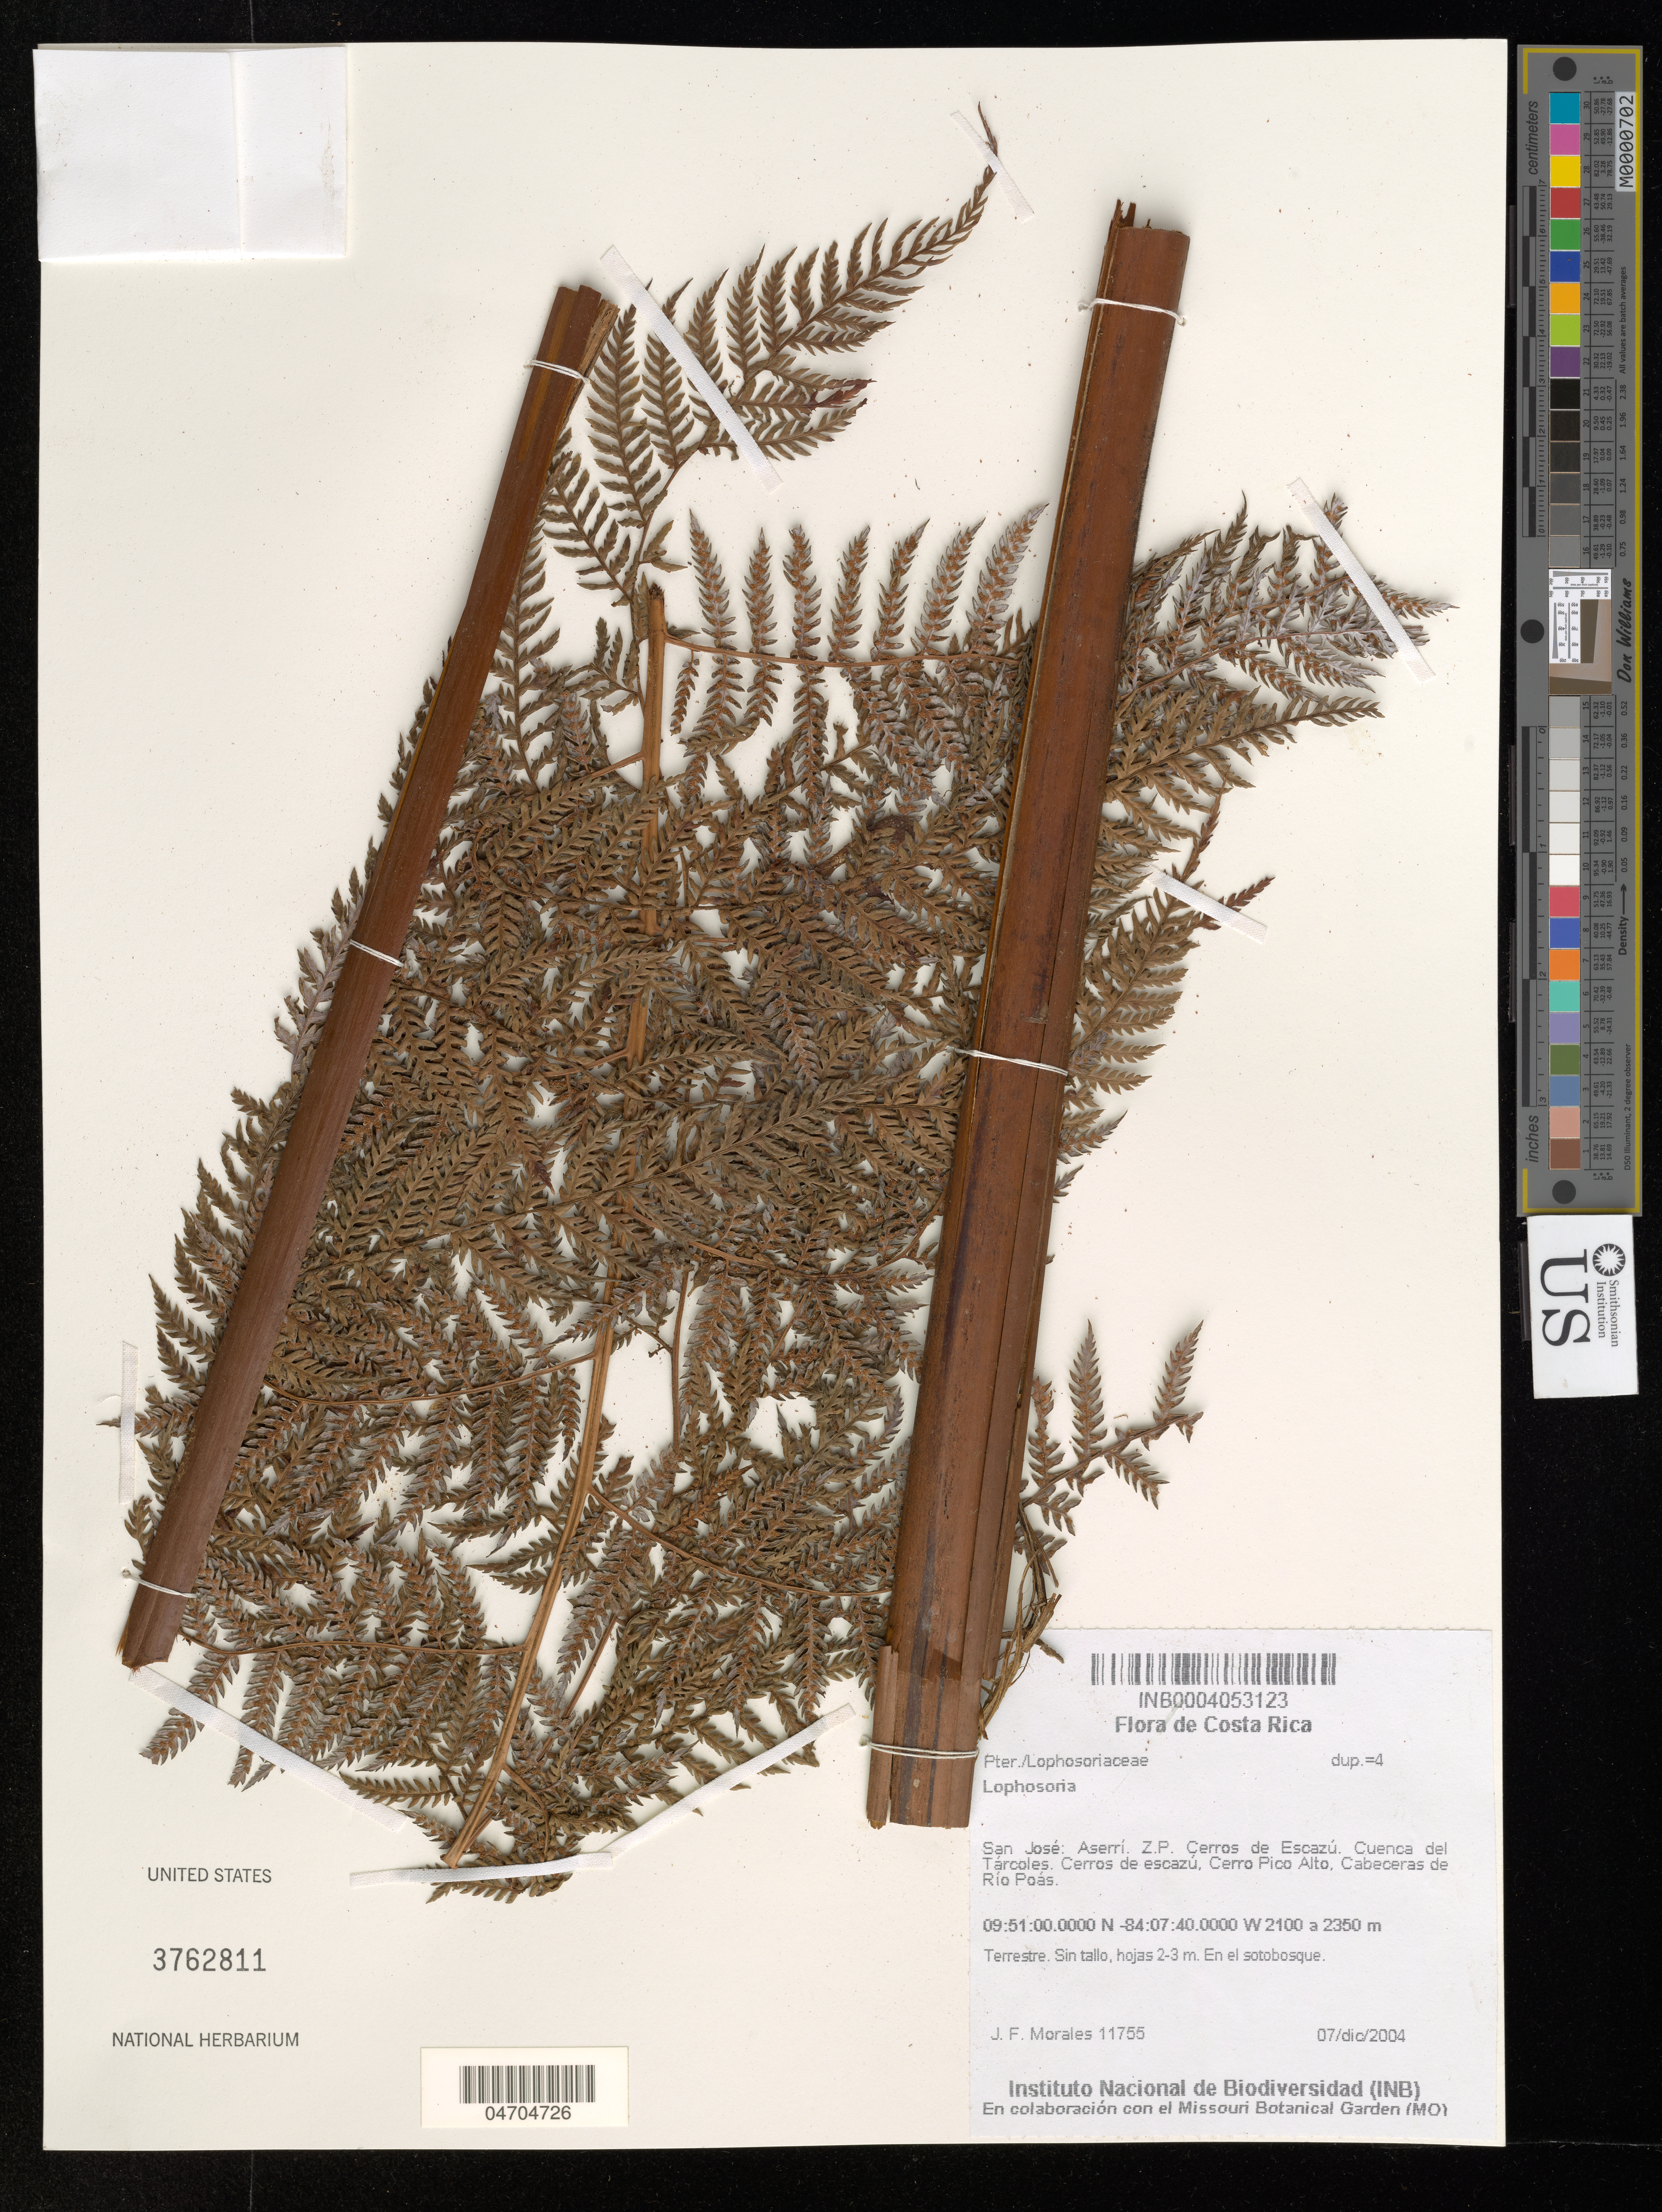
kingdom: Plantae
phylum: Tracheophyta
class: Polypodiopsida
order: Cyatheales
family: Dicksoniaceae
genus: Lophosoria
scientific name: Lophosoria sp.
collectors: J. F. Morales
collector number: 11755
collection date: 2004-12-07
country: Costa Rica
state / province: San José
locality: Aserrí. Z. P. Cerros de Escazú. Cuenca del Tárcoles. Cerros de escazú, Cerro Pico Alto, Cabeceras de Río Poás.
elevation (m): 2100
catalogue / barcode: US 3762811